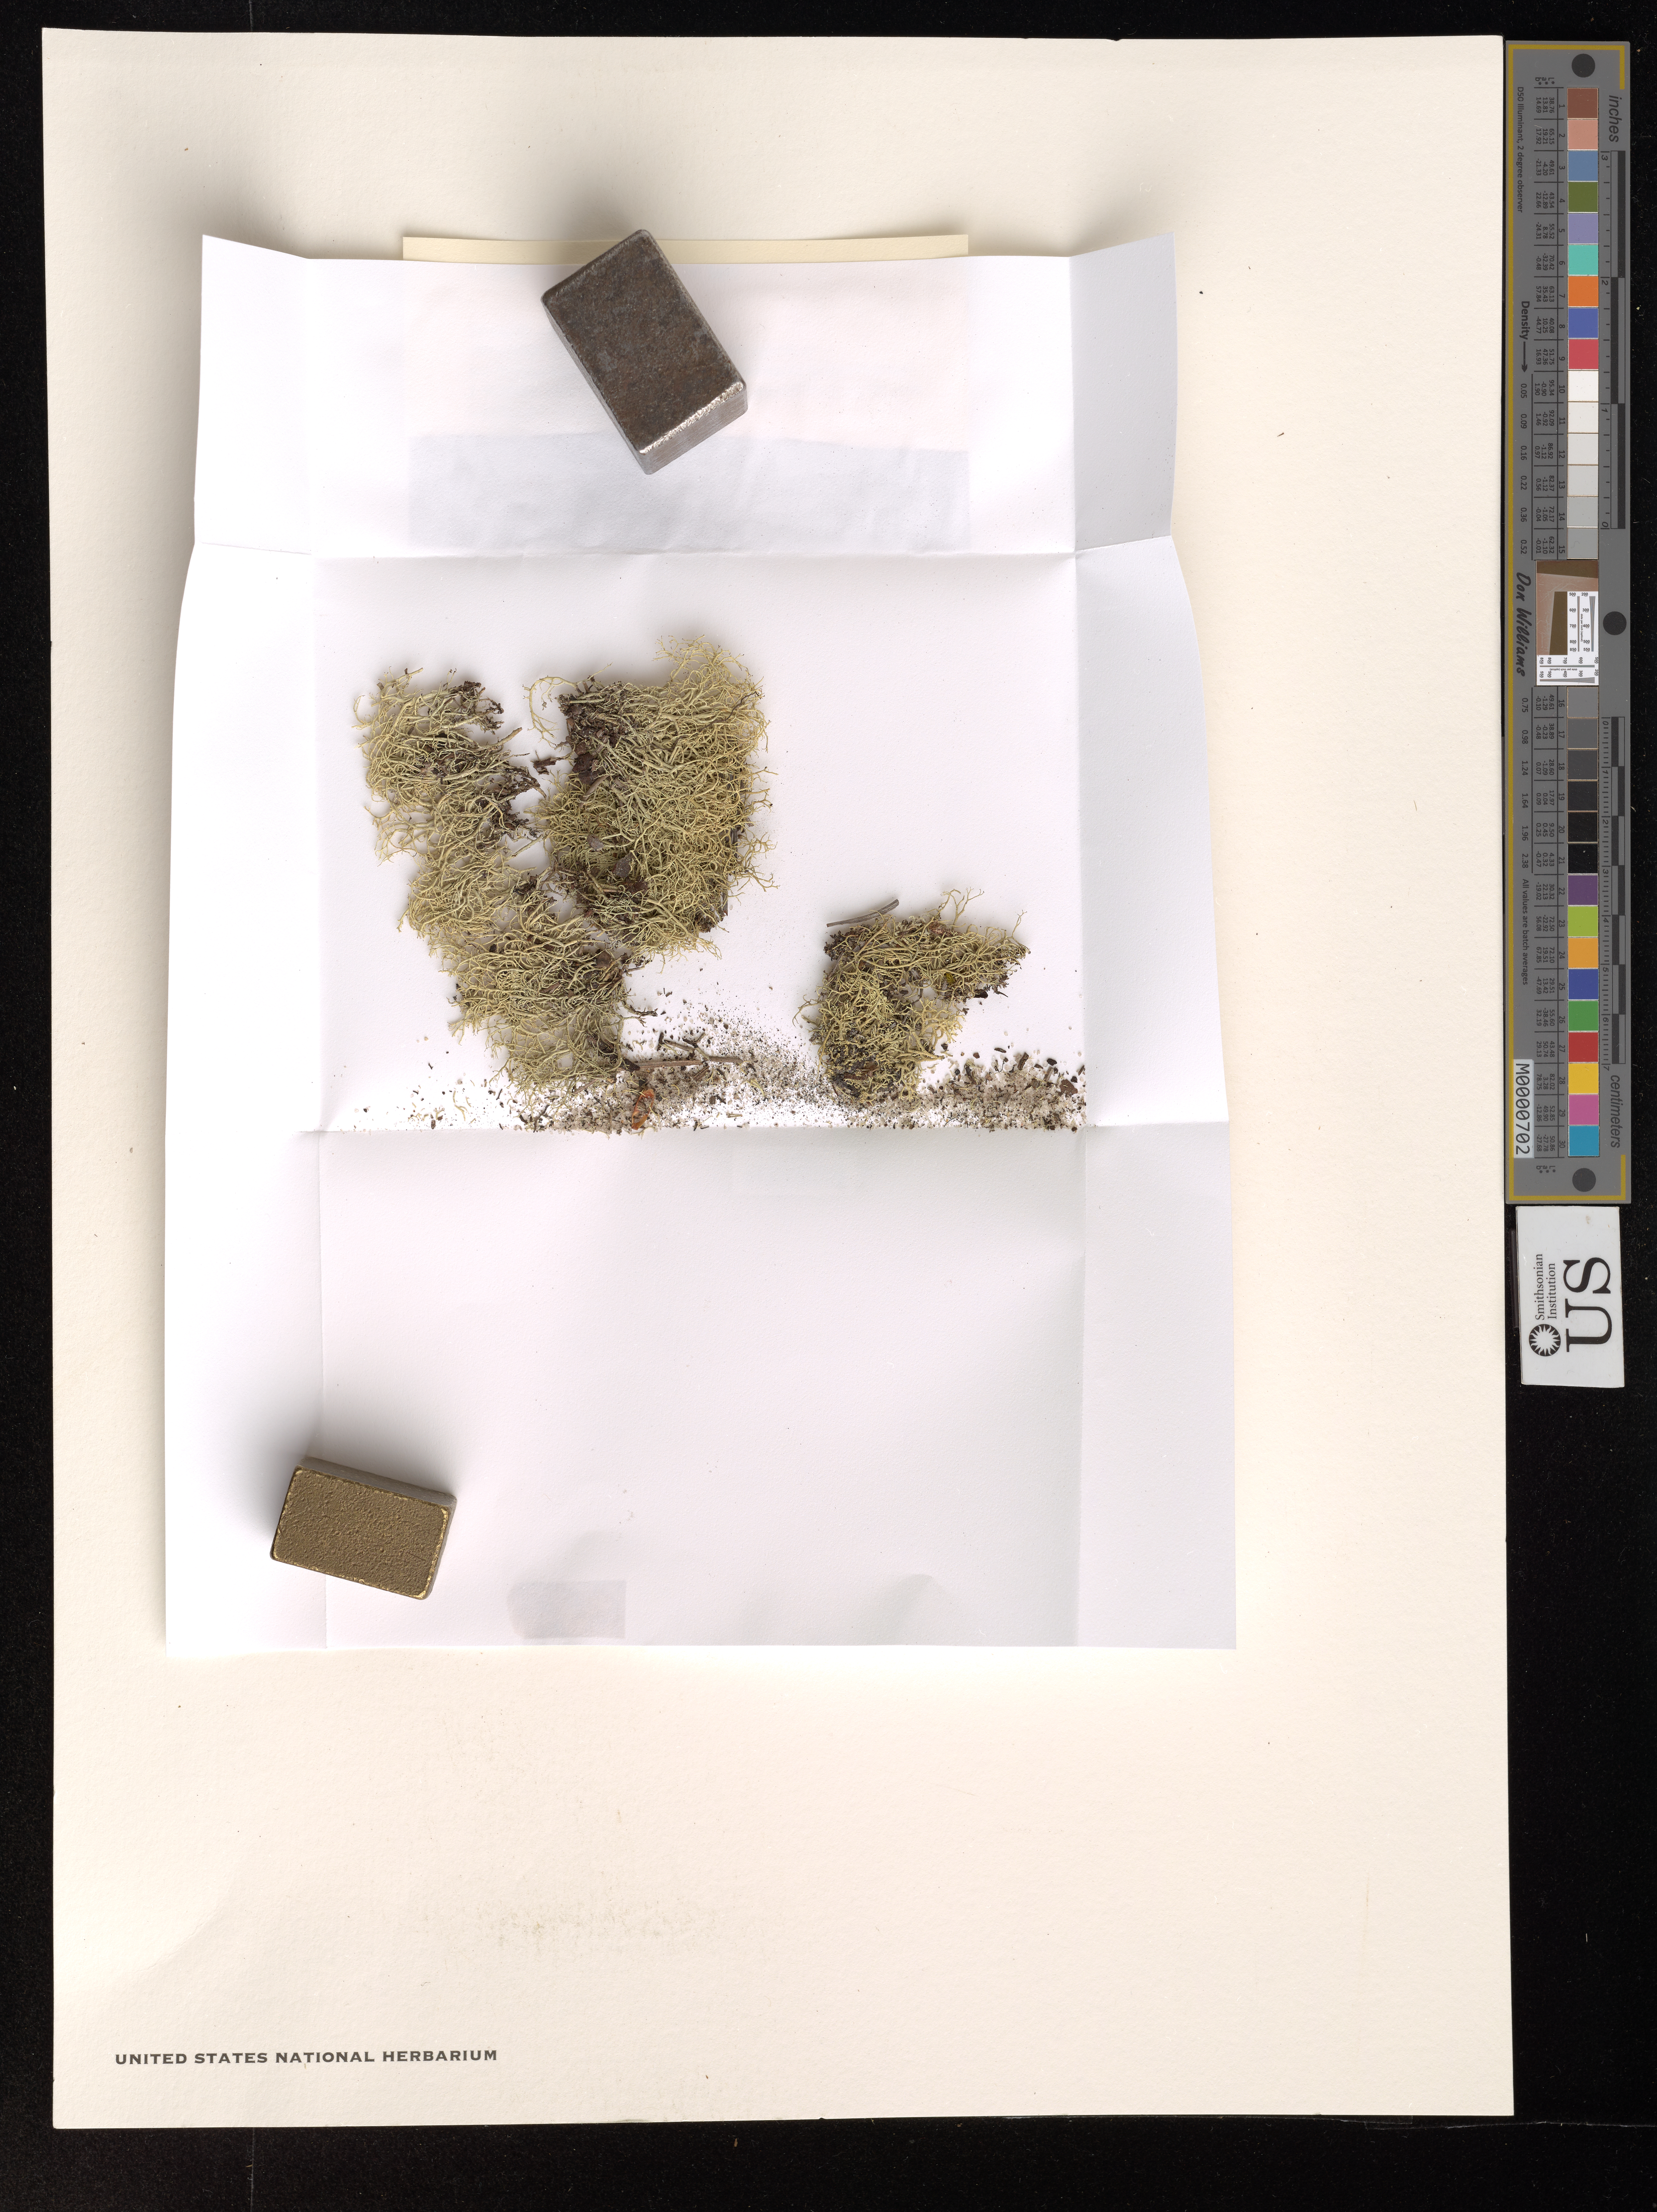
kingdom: Fungi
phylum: Ascomycota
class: Lecanoromycetes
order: Lecanorales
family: Cladoniaceae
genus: Cladonia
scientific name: Cladonia subsetacea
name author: Robbins ex A. Evans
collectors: R. Yahr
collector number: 3802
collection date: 2001-05-14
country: United States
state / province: North Carolina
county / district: Pender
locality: Pender Co. Near Richard's Crossing N of Wilmington; 4.0 mi N of RR grade on SR 421 south.